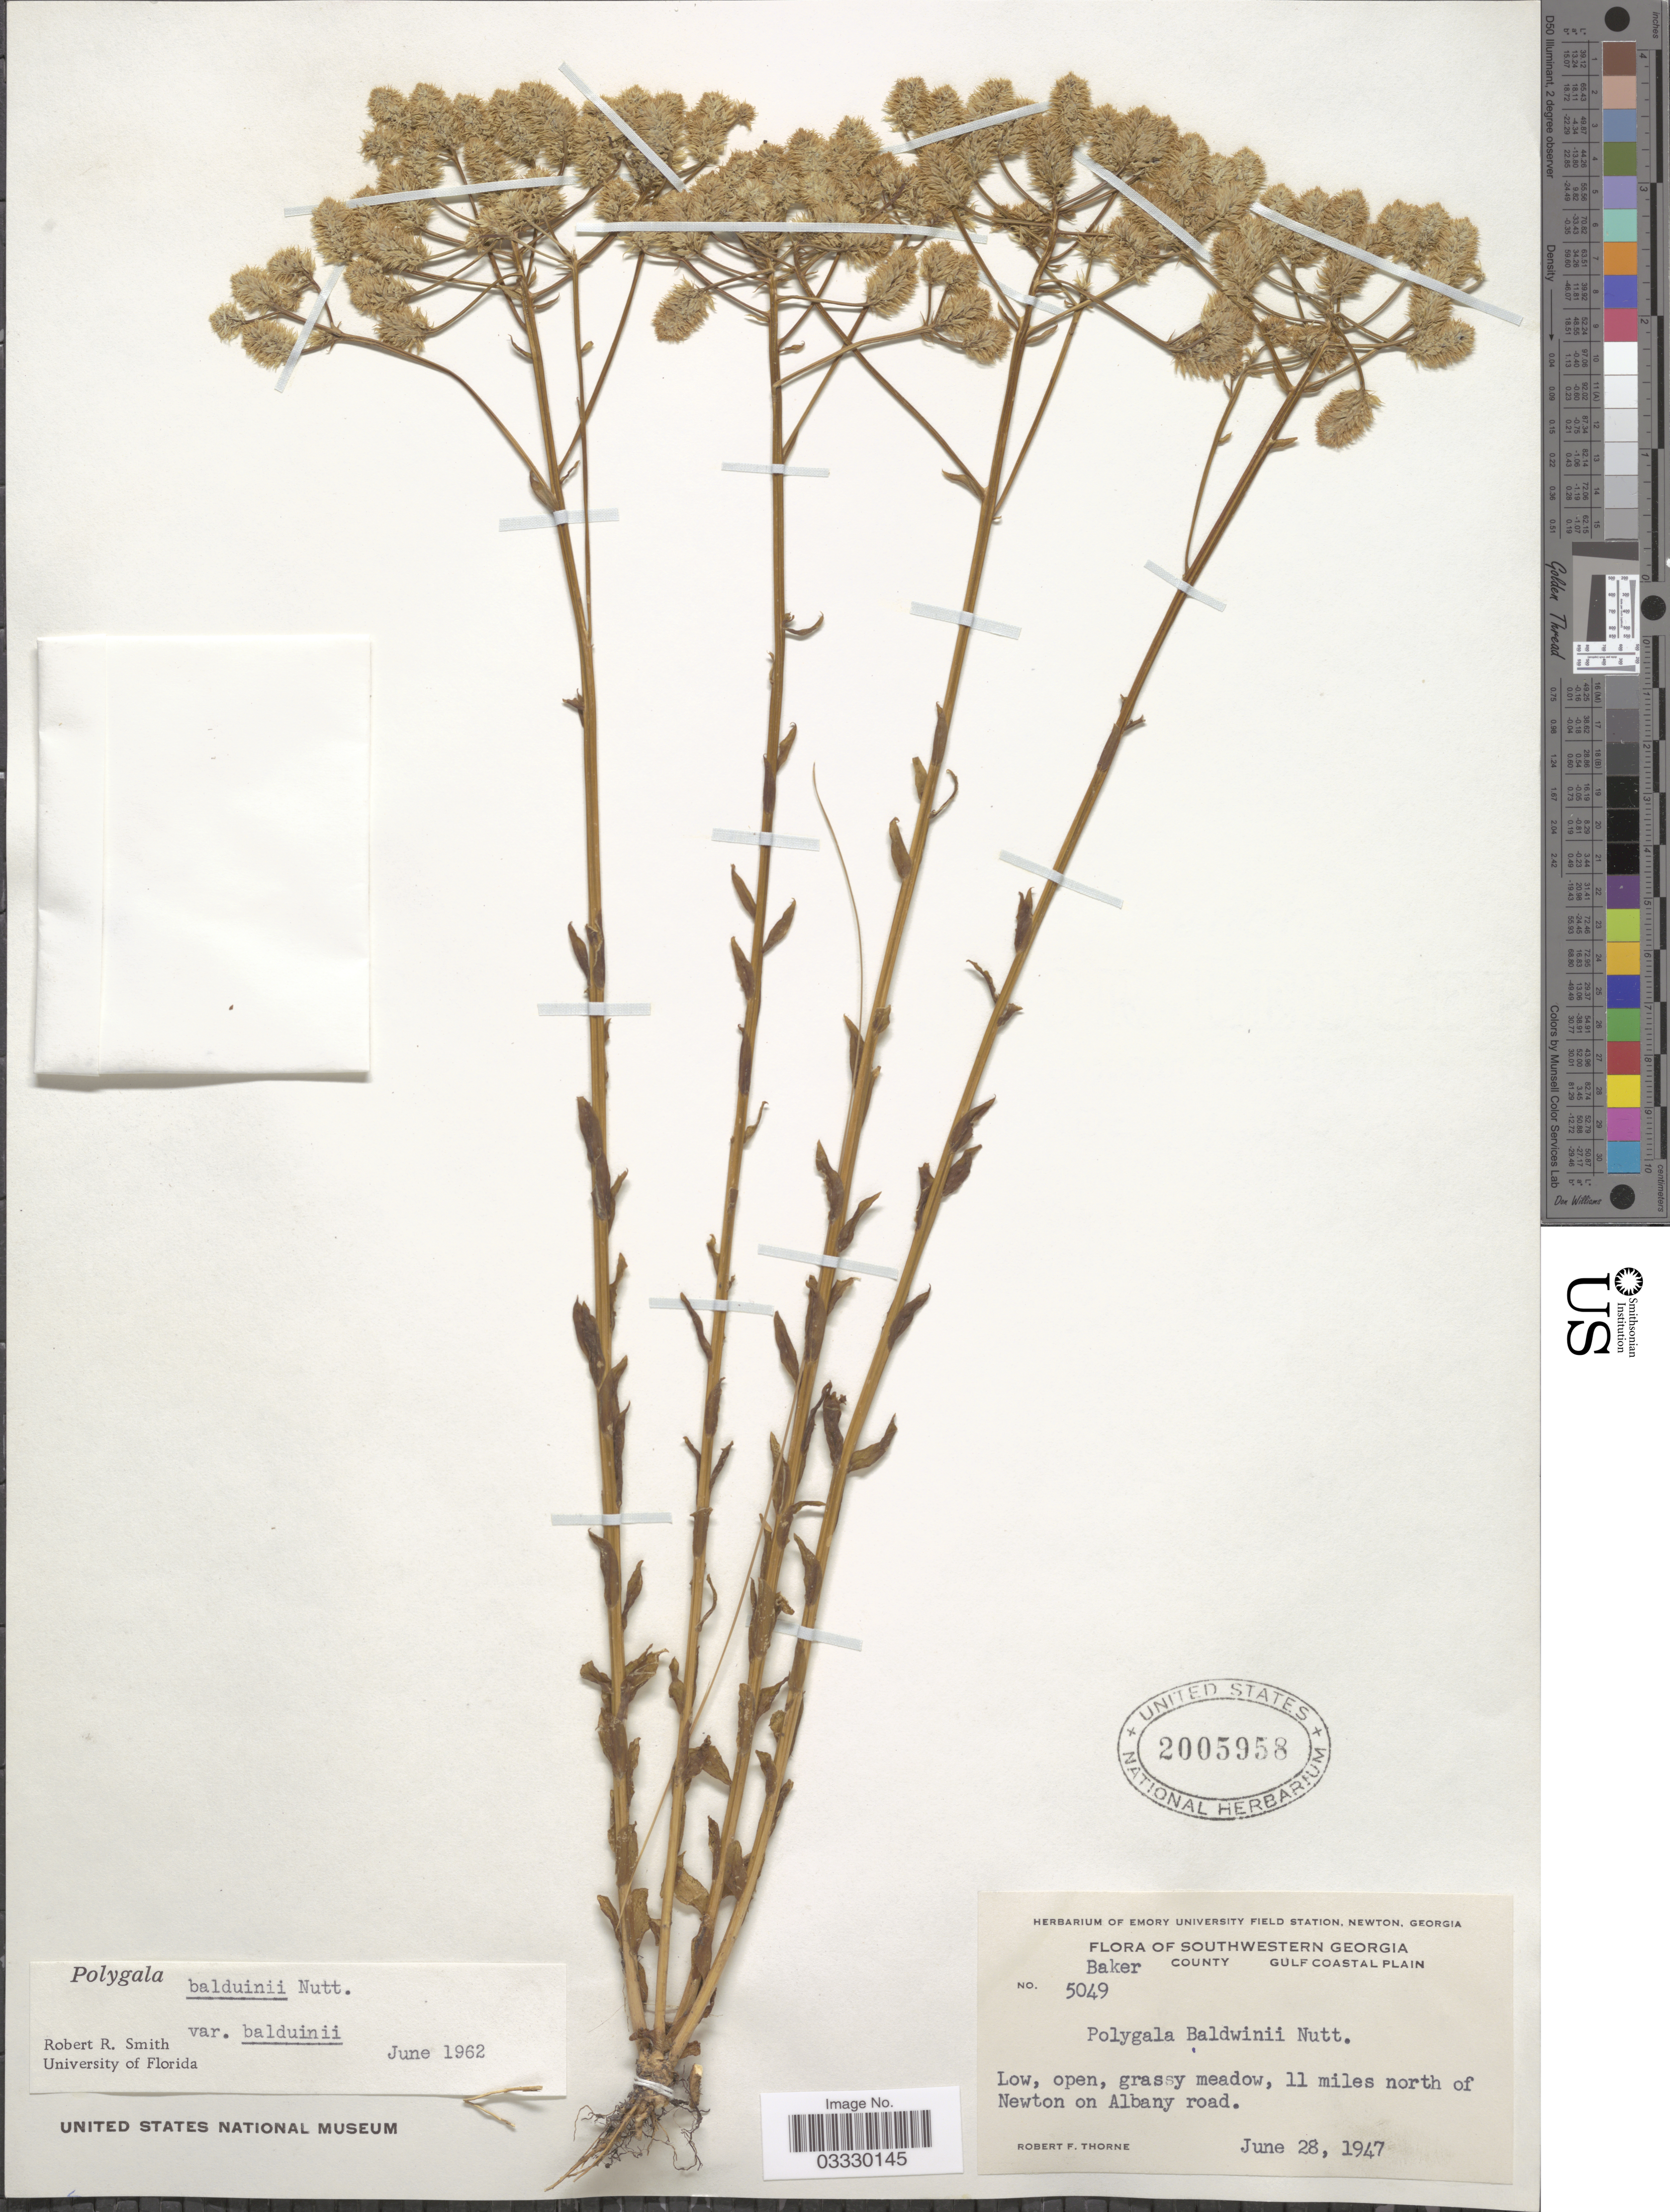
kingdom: Plantae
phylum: Tracheophyta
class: Magnoliopsida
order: Fabales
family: Polygalaceae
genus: Polygala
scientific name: Polygala balduinii var. balduinii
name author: Nutt.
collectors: R. F. Thorne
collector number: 5049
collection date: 1947-06-28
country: United States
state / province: Georgia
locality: Southwestern Georgia. Baker County Gulf Coastal Plain. 11 miles north of Newton on Albany road.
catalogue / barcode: US 2005958